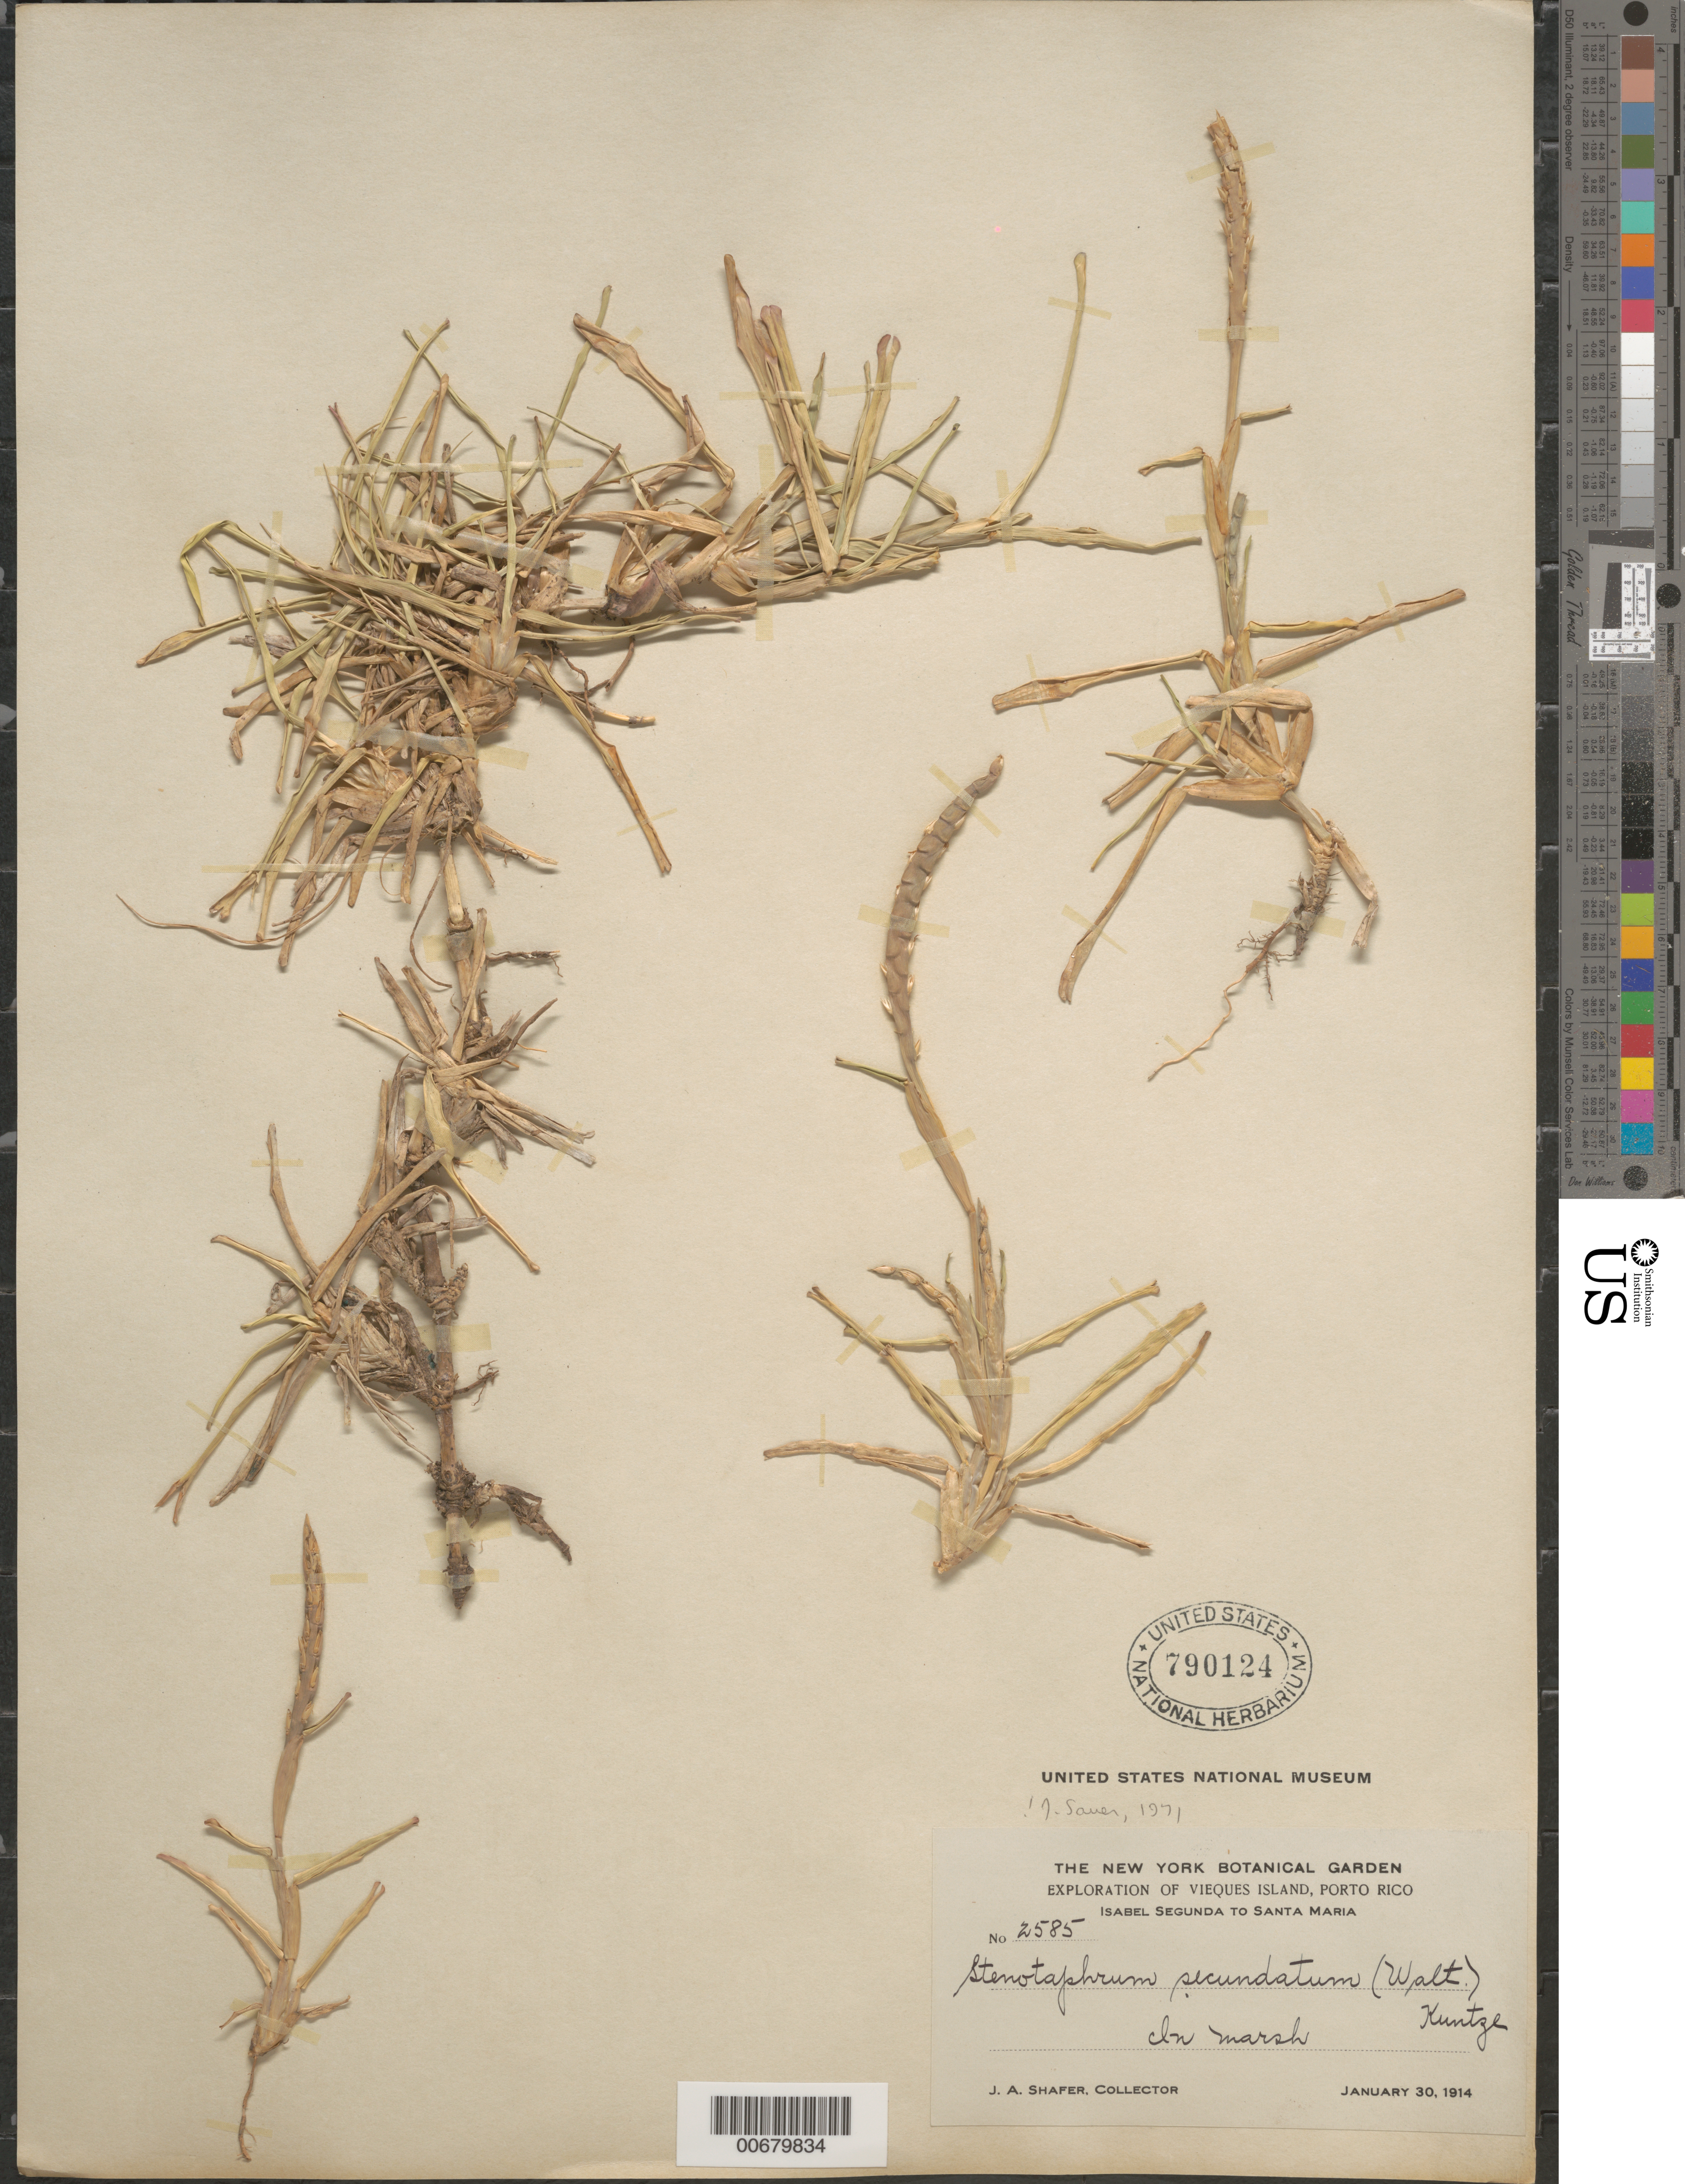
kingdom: Plantae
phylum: Tracheophyta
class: Liliopsida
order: Poales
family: Poaceae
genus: Stenotaphrum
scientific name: Stenotaphrum secundatum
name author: (Walter) Kuntze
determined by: Sauer, J. D.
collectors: J. A. Shafer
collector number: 2585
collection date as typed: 30 Jan 1914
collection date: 1914-01-30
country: Puerto Rico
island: Vieques I.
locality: Isabel Segunda to Santa Maria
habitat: In marsh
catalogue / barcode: US 790124